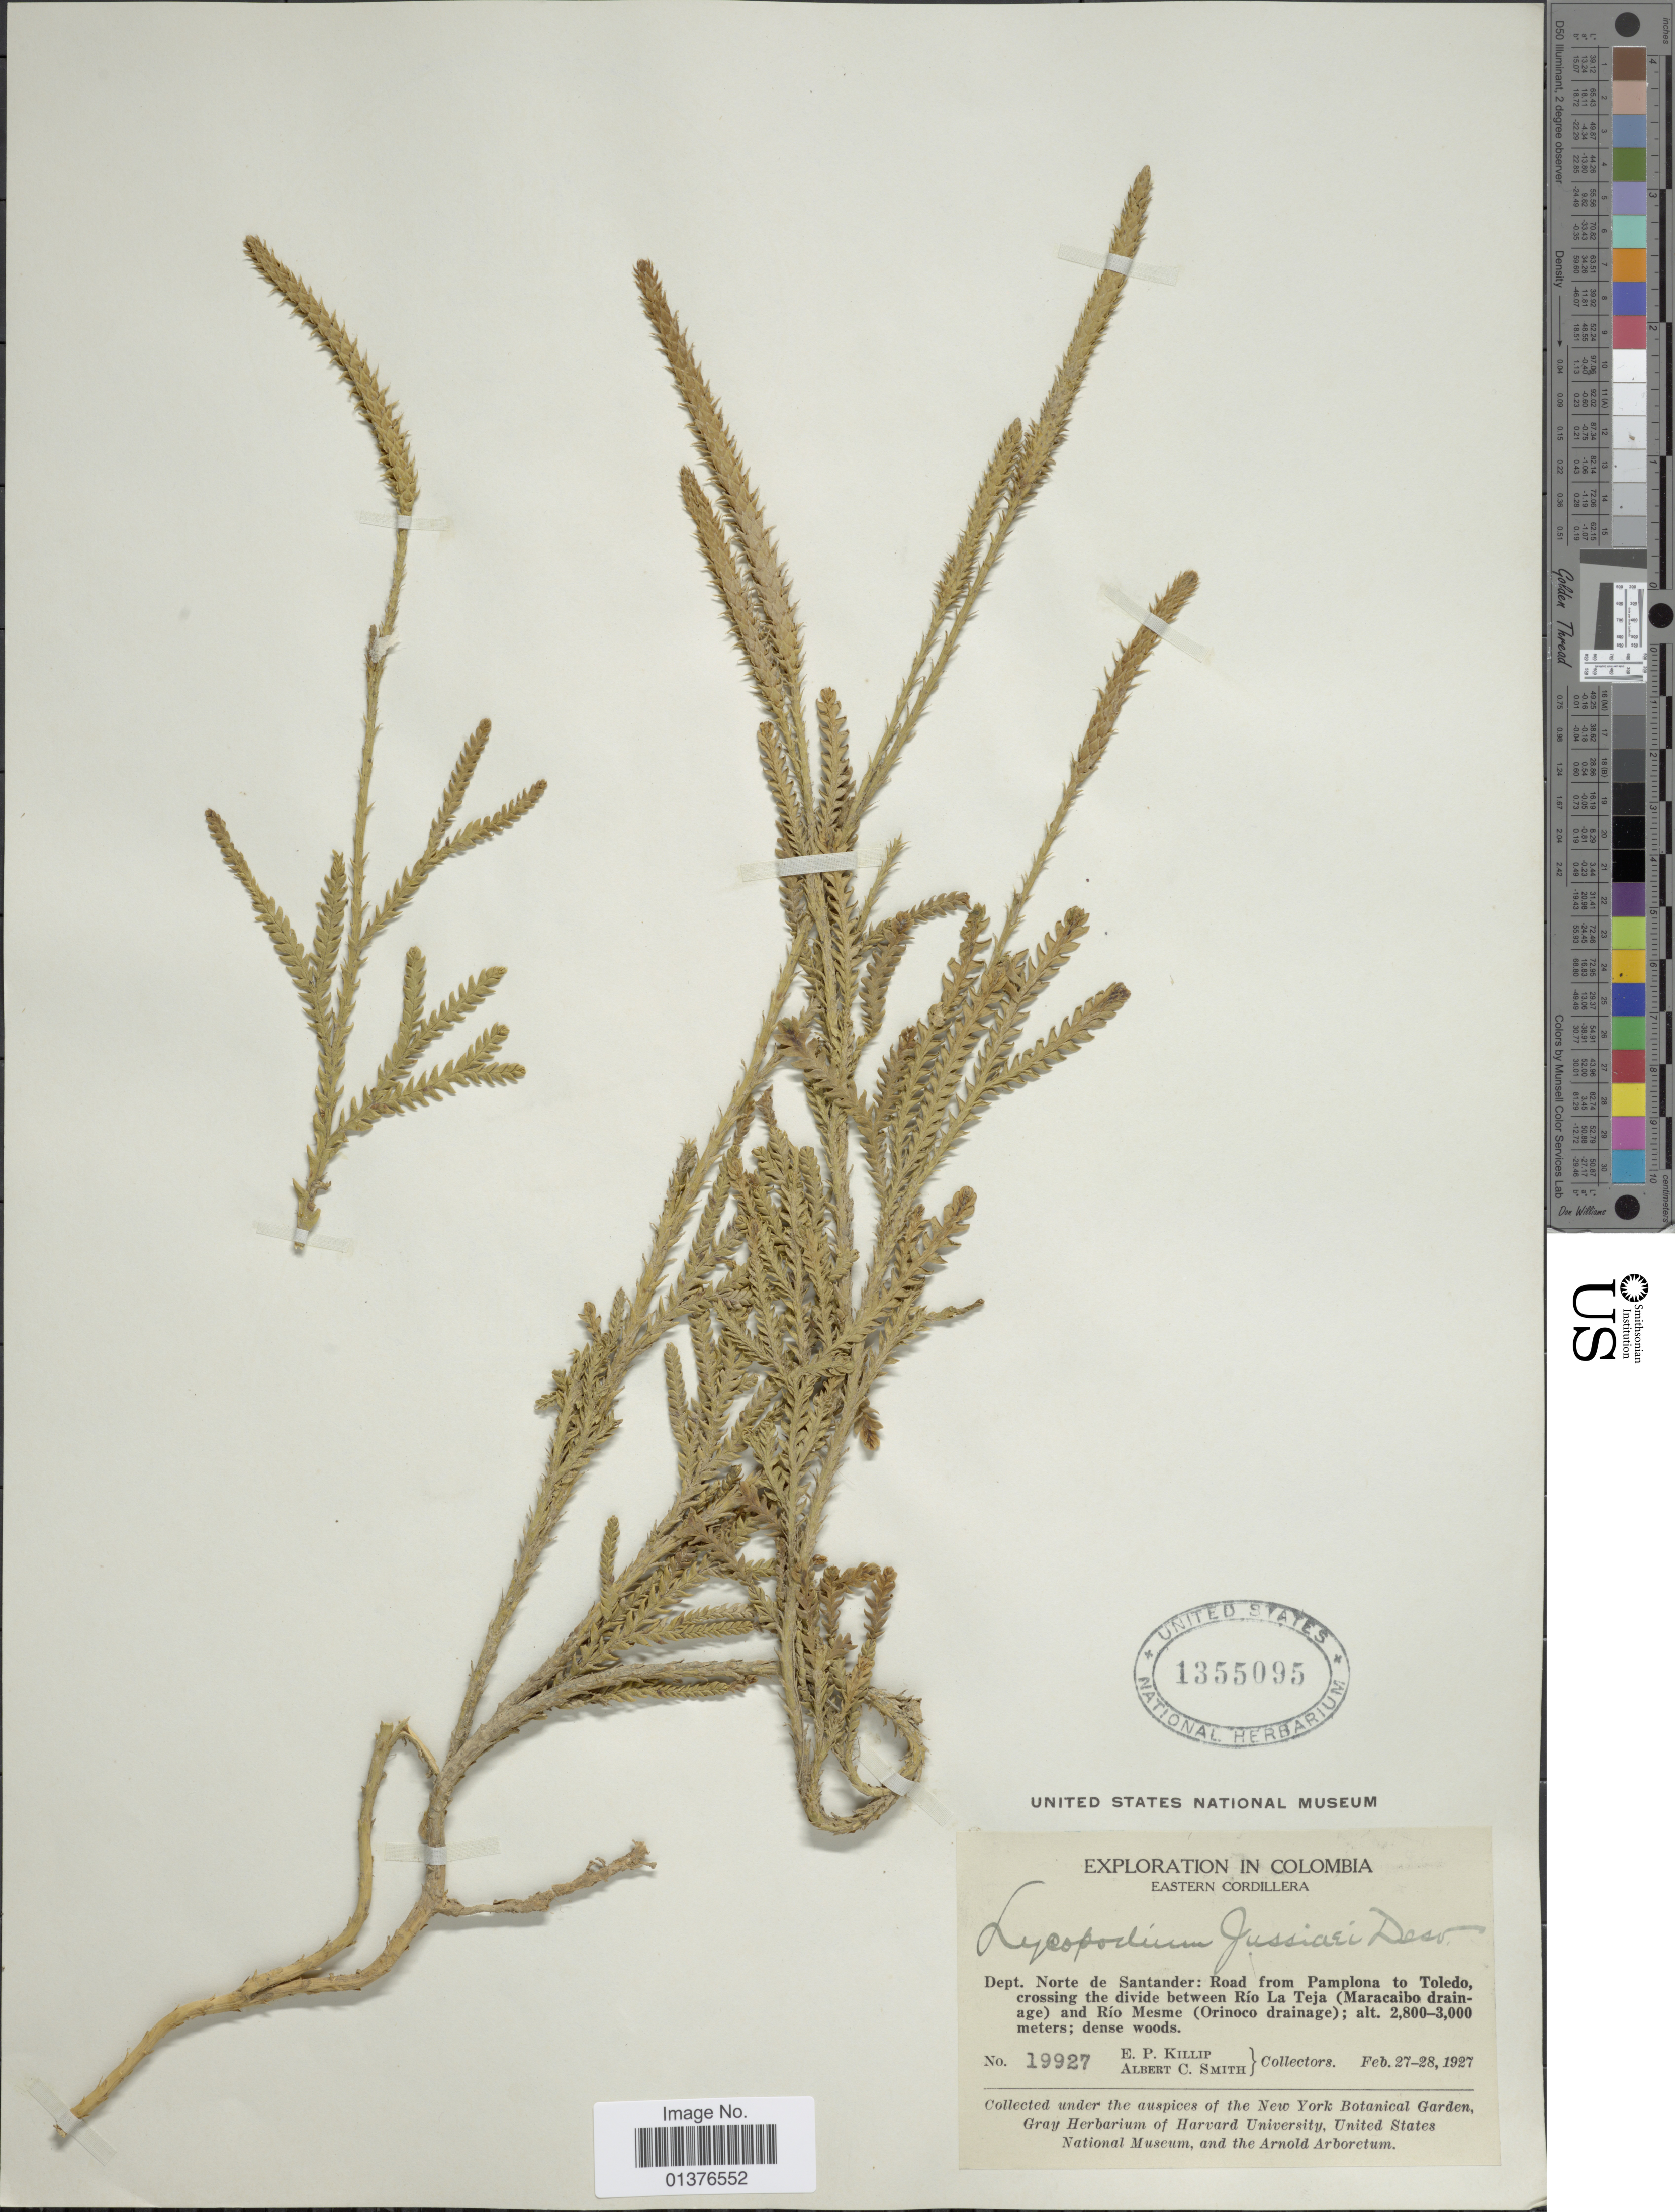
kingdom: Plantae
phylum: Tracheophyta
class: Lycopodiopsida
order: Lycopodiales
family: Lycopodiaceae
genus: Diphasium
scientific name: Diphasium jussiaei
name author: (Desv.) C. Presl ex Rothm.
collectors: E. P. Killip & A. C. Smith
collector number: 19927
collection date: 1927-02-27/1927-02-28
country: Colombia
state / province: Norte de Santander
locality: Road from Pamplona to Toledo, crossing the divide between Rio La Teja(Maracaibo drainage) and Rio Mesme(Orinoco drainage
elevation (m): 2800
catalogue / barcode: US 1355095